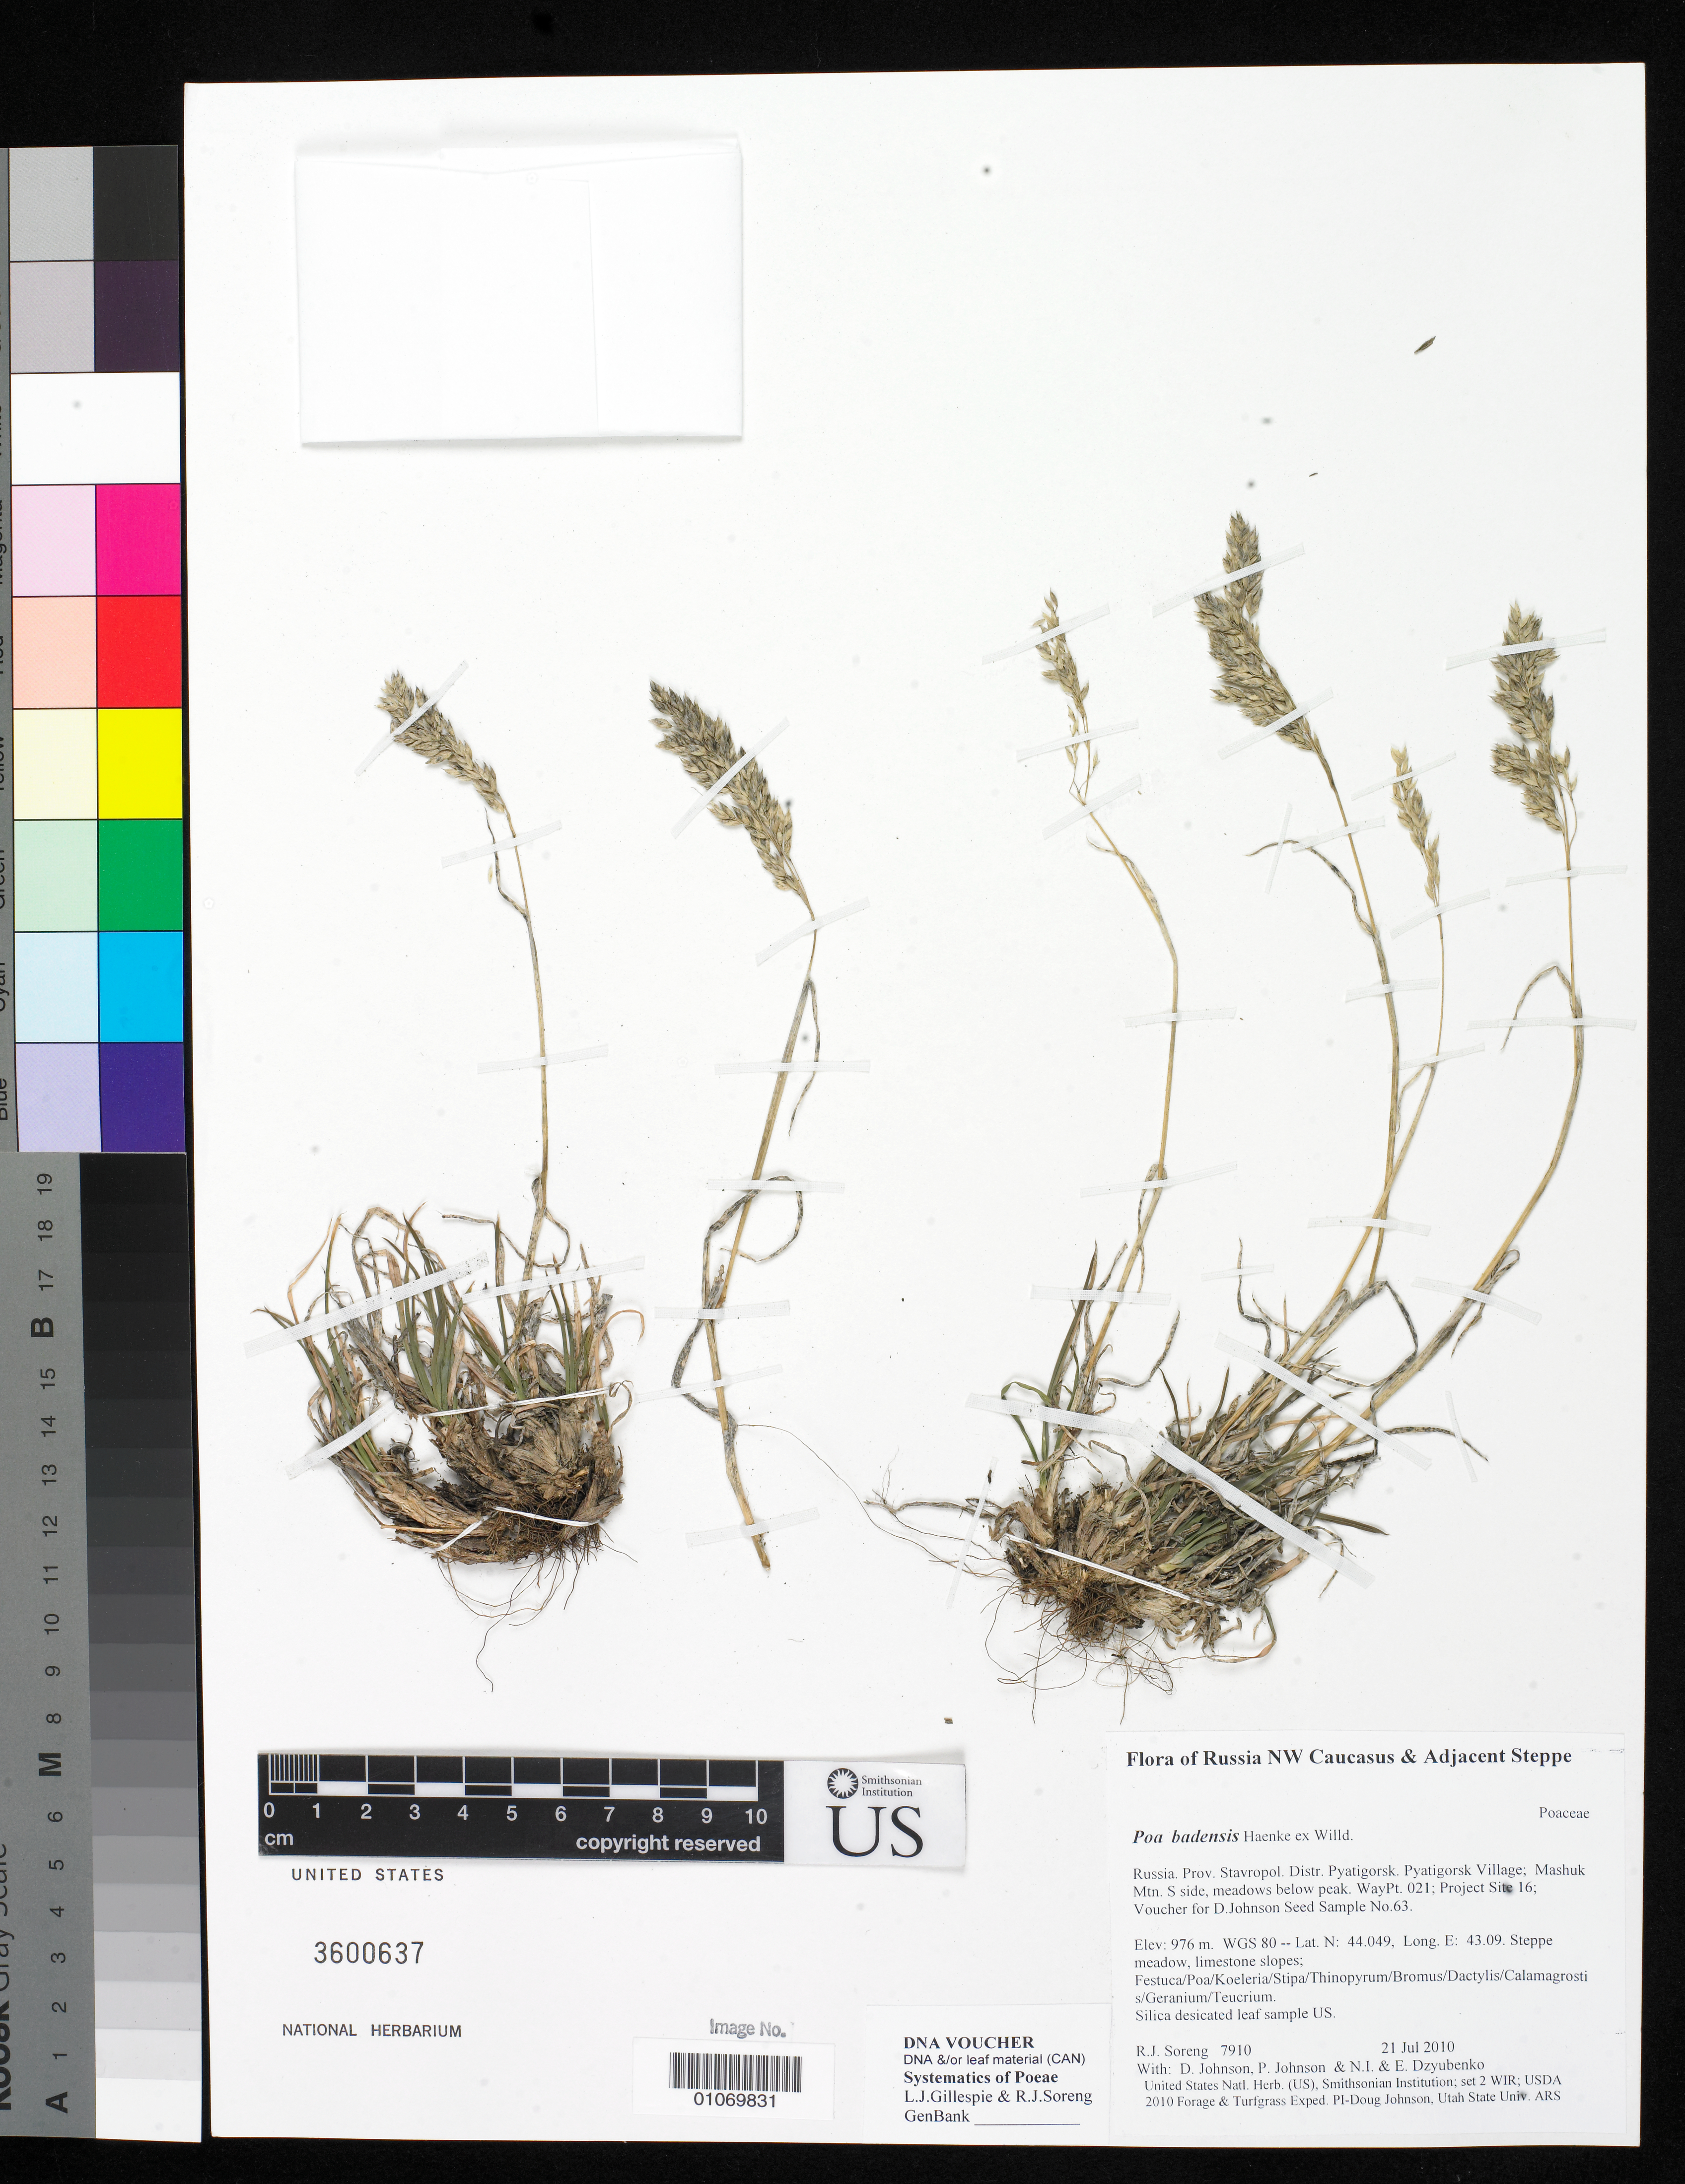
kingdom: Plantae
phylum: Tracheophyta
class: Liliopsida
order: Poales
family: Poaceae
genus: Poa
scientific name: Poa imeretica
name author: Sommier & Levier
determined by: Soreng, Robert J., Research Associate (BOT), Smithsonian Institution - National Museum of Natural History (UNITED STATES)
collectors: R. J. Soreng, D. Johnson, P. Johnson, N. Dzyubenko & E. Dzyubenko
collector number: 7910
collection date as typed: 21 Jul 2010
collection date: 2010-07-21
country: Russian Federation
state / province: Stavropol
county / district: Pyatigorsk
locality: Pyatigorsk Village; Mashuk Mtn. S side, meadows below peak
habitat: Steppe meadow, limestone slopes; Festuca/Poa/Koeleria/Stipa/Thinopyrum/Bromus/Dactylis/Calamagrostis/Geranium/Teucrium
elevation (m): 976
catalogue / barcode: US 3600637